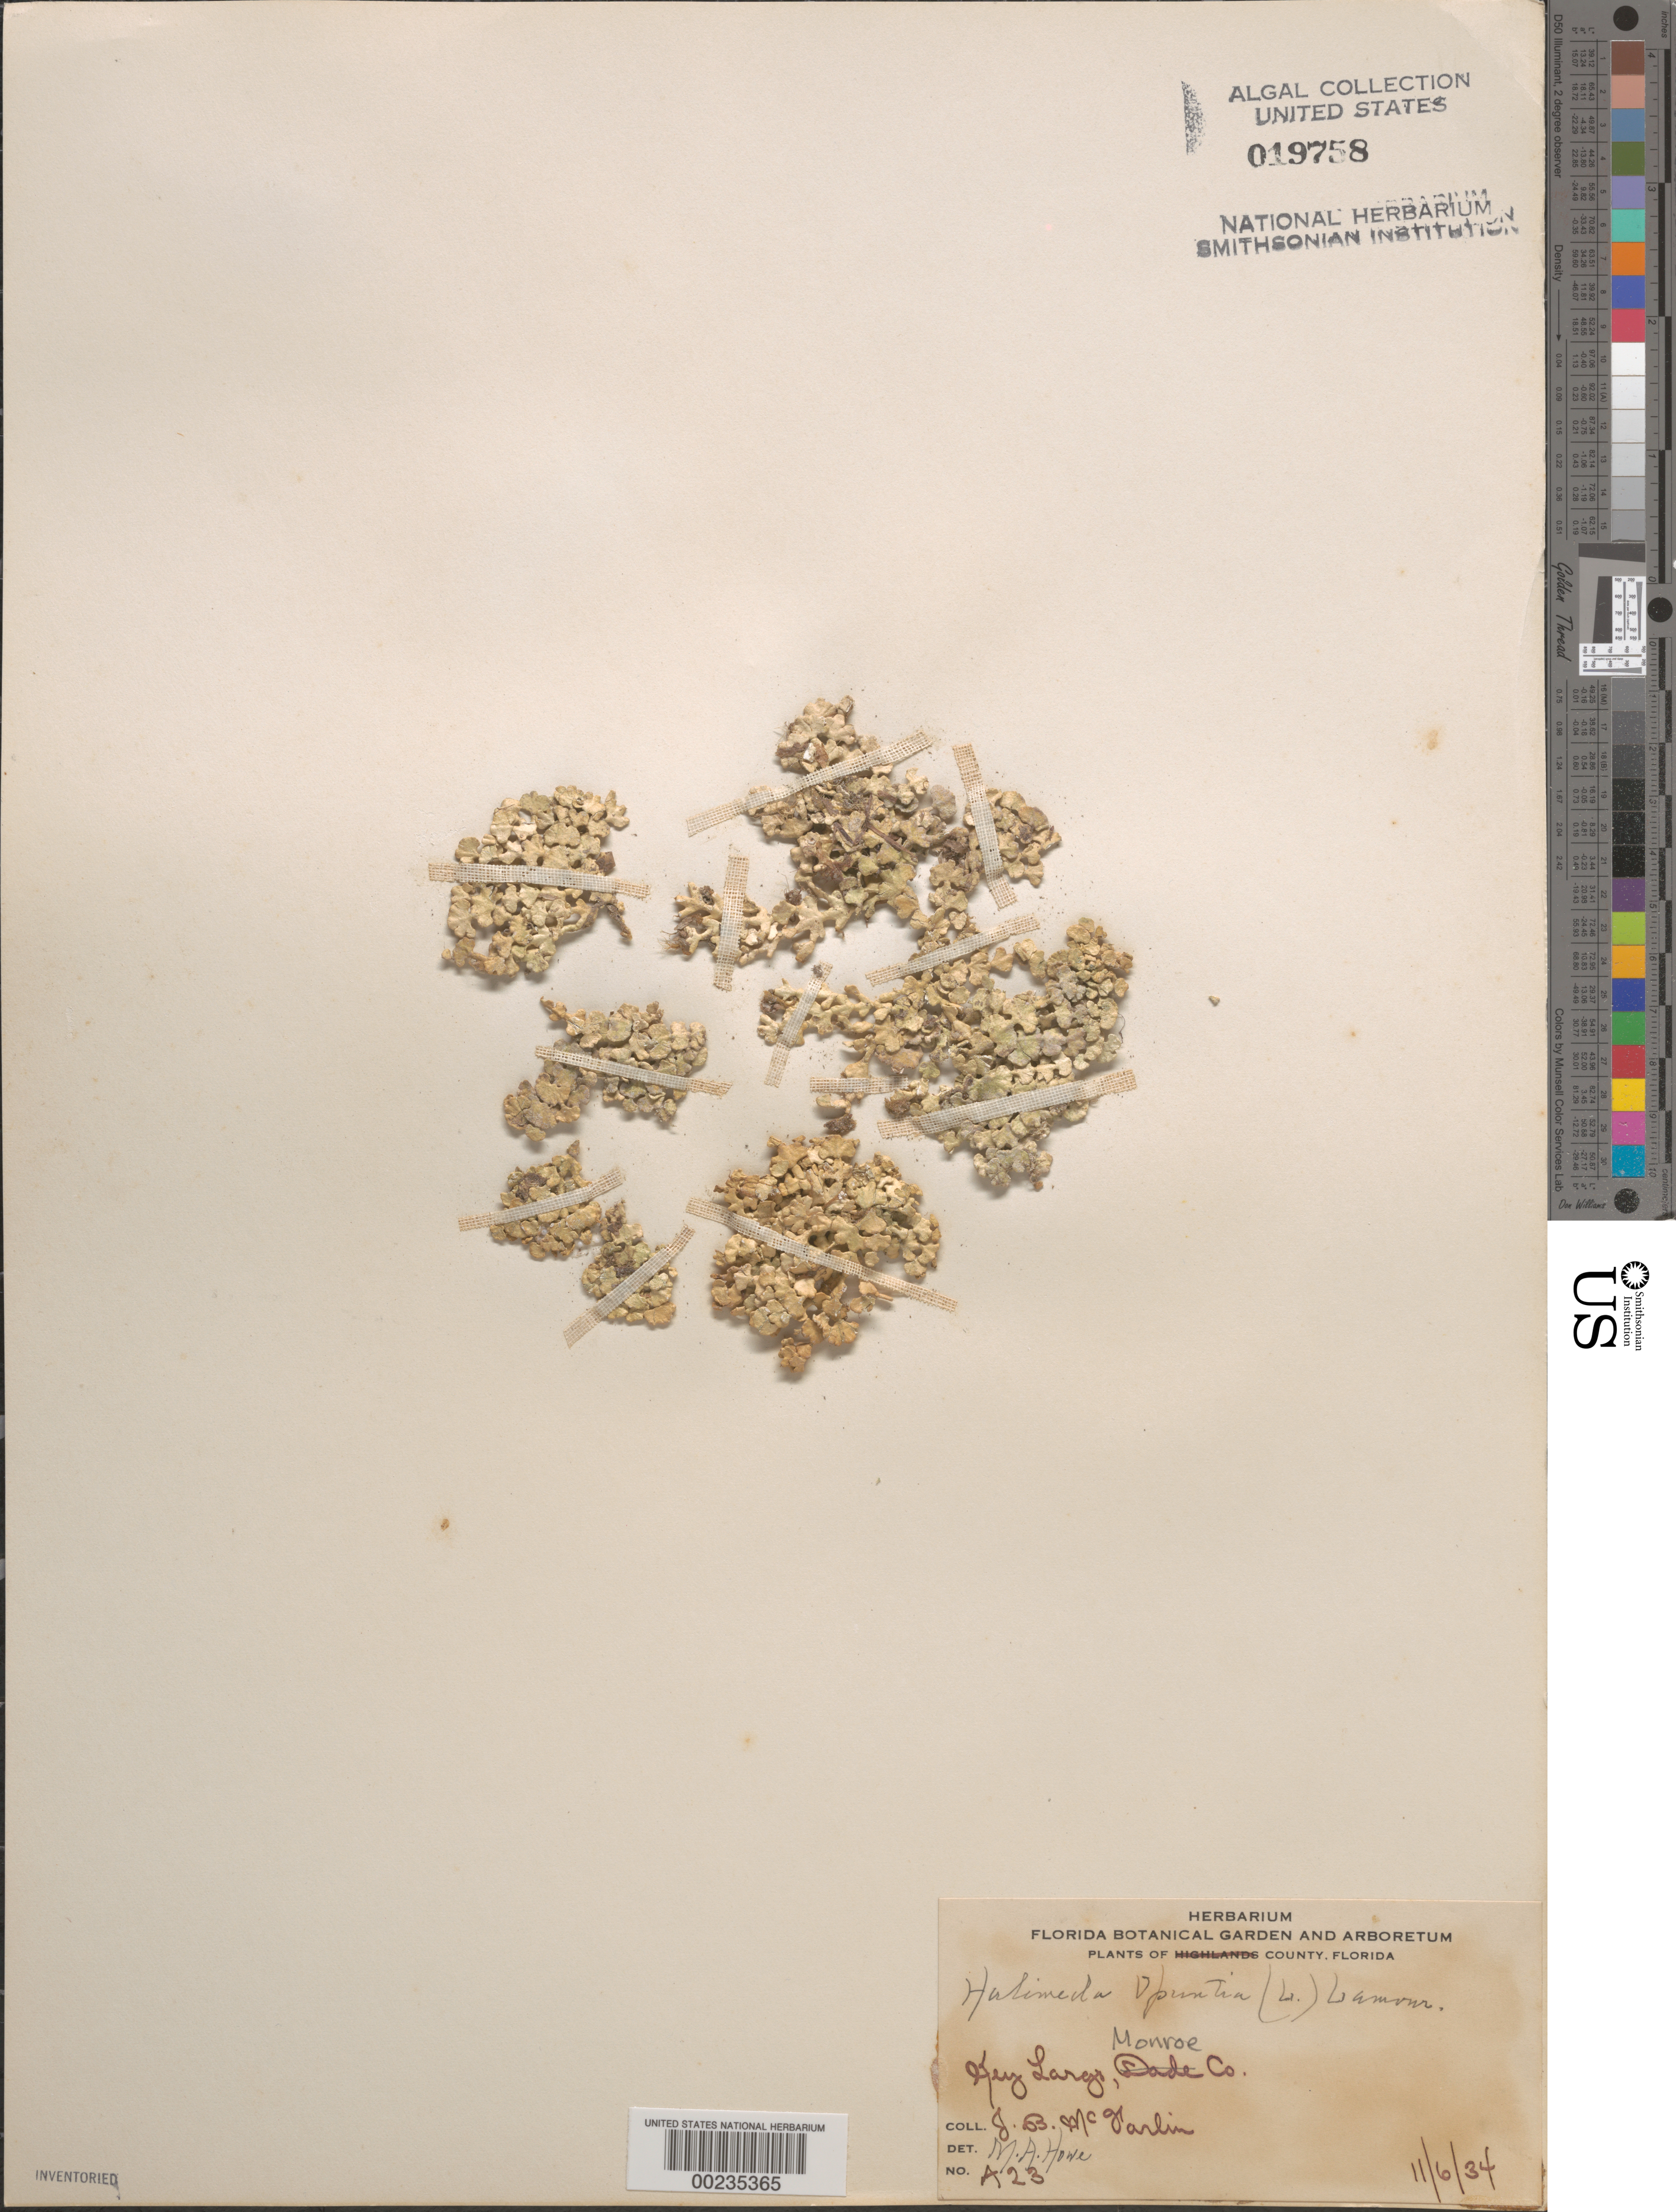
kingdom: Plantae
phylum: Chlorophyta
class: Ulvophyceae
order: Bryopsidales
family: Halimedaceae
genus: Halimeda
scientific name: Halimeda opuntia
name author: (L.) J.V.Lamouroux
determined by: Howe, M. A.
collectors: J. McFarlin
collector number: A23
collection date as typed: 06 Nov 1934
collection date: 1934-11-06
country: United States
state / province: Florida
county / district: Monroe County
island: Key Largo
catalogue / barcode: US 19758